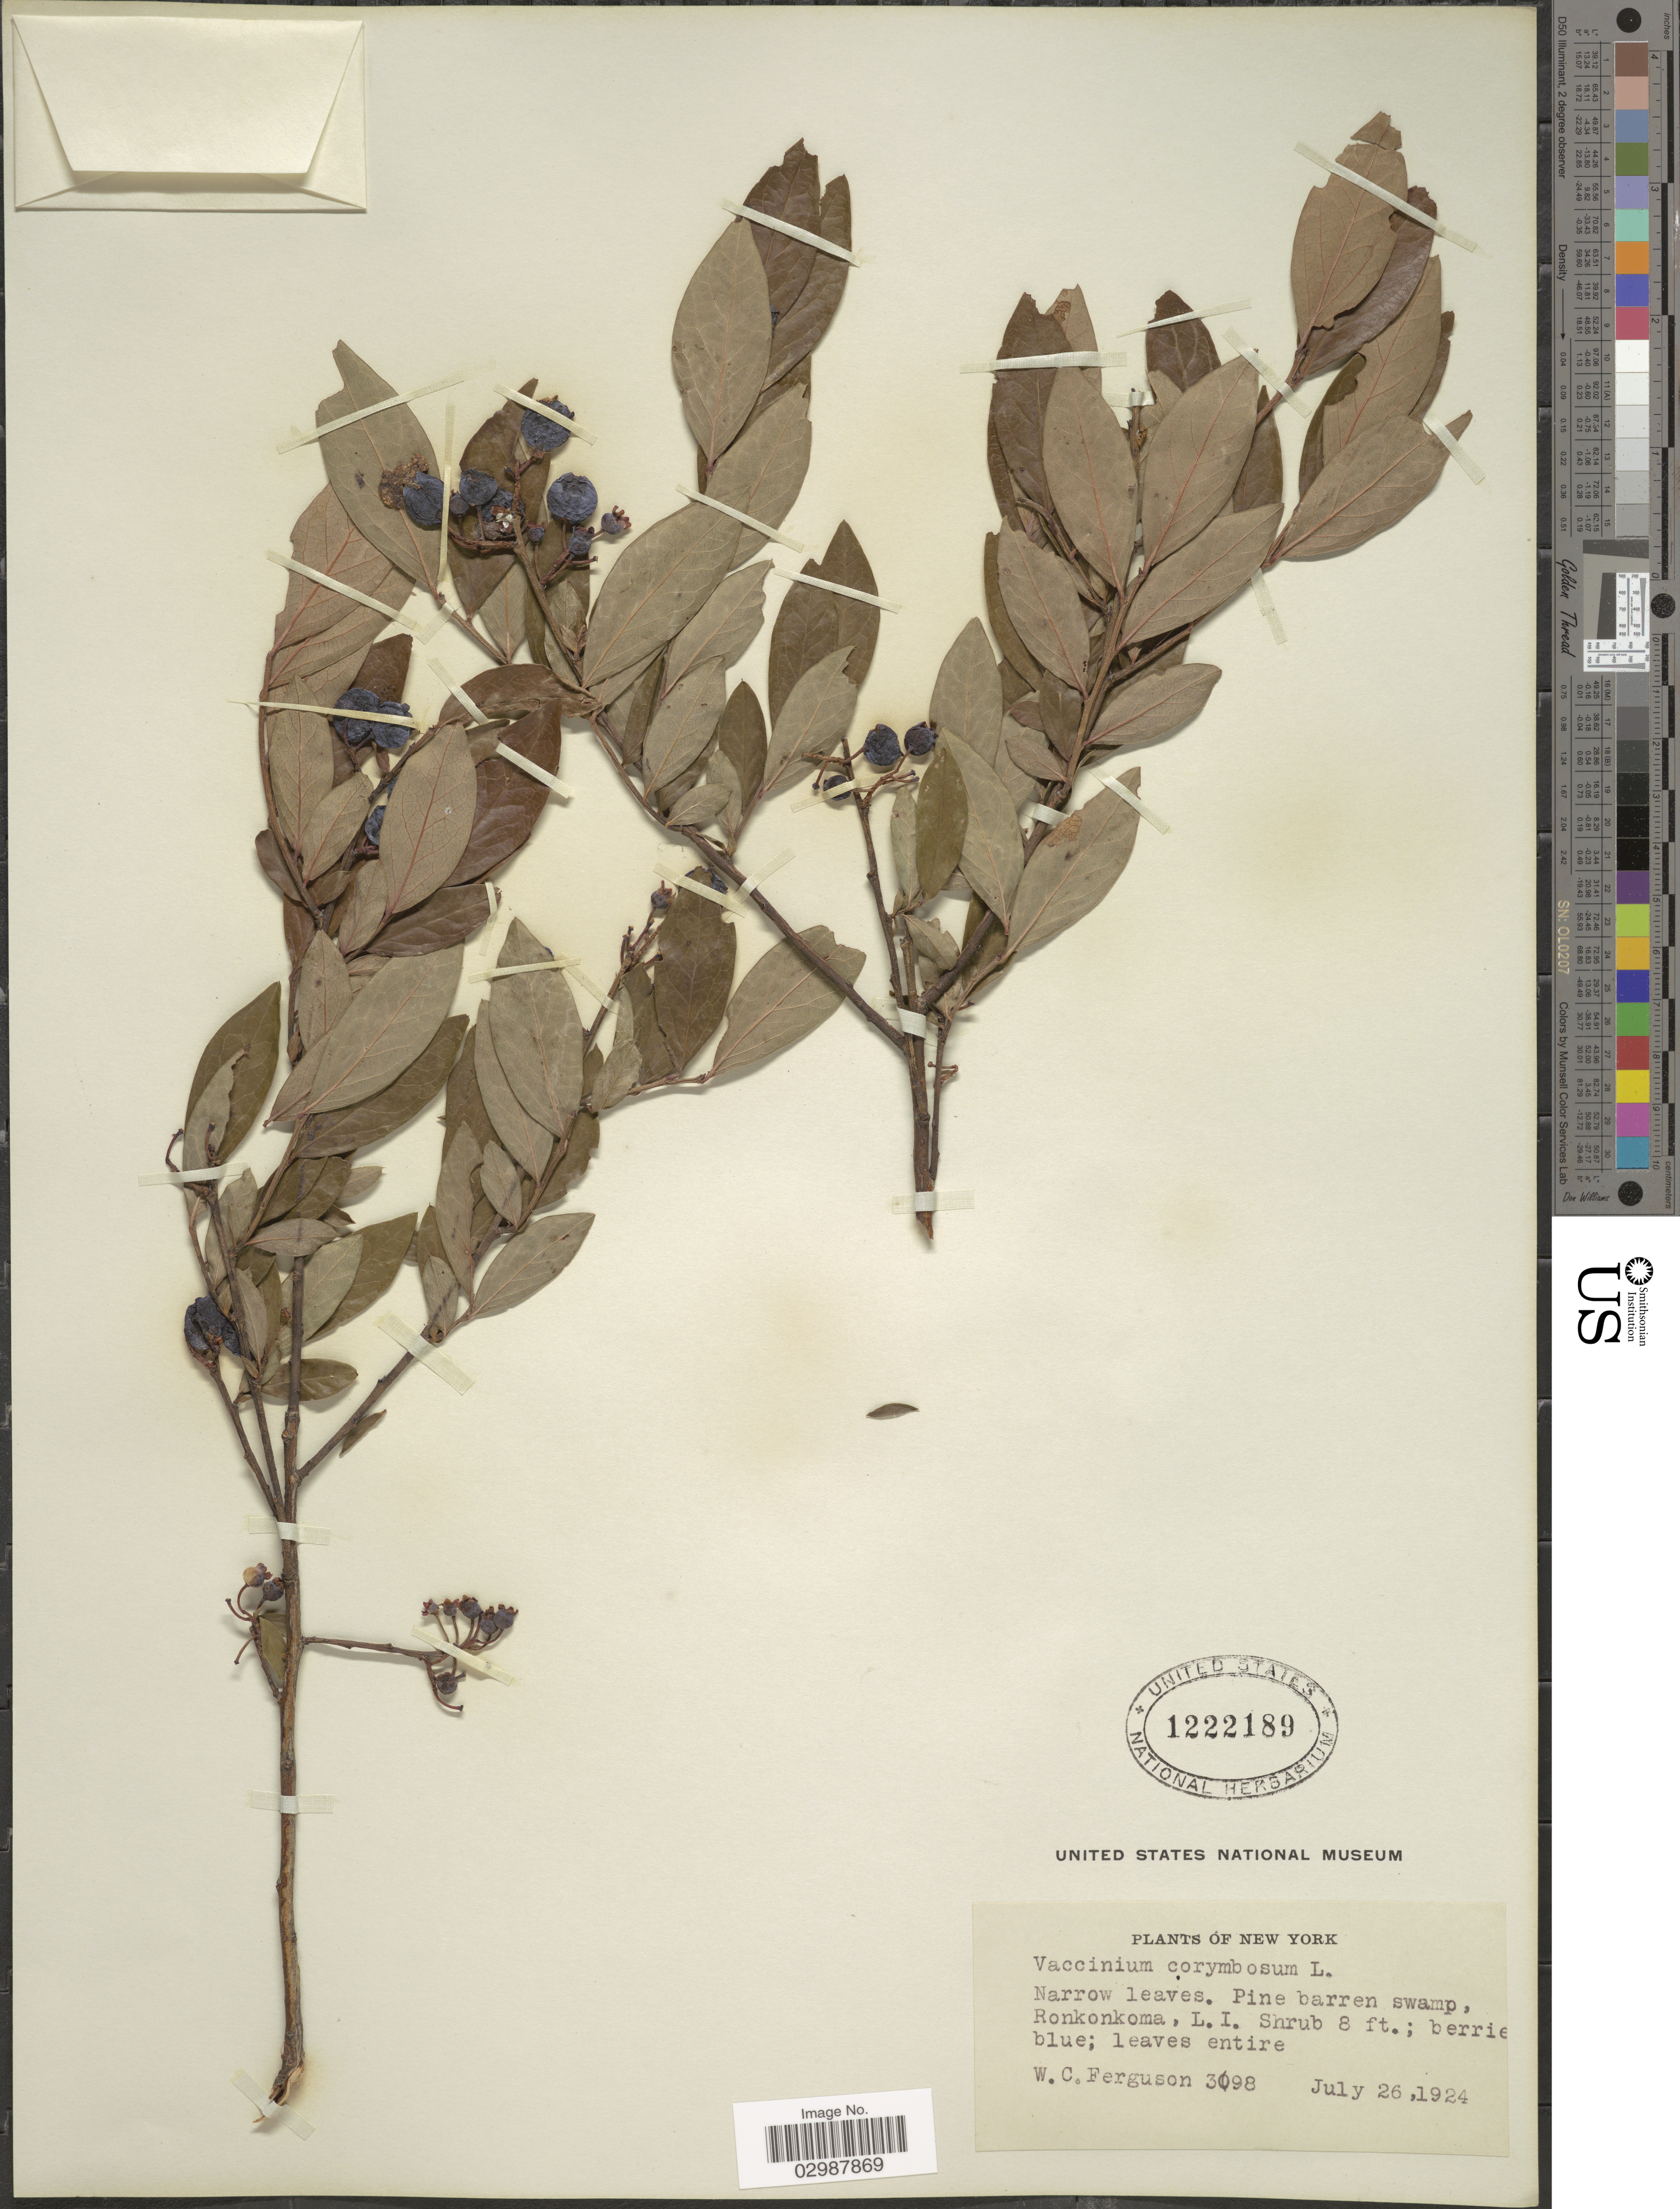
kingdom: Plantae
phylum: Tracheophyta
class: Magnoliopsida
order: Ericales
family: Ericaceae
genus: Vaccinium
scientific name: Vaccinium corymbosum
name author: L.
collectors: W. Ferguson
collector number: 3098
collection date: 1924-07-26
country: United States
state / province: New York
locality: Pine barren swamp, Ronkonkoma, L. I.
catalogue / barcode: US 1222189